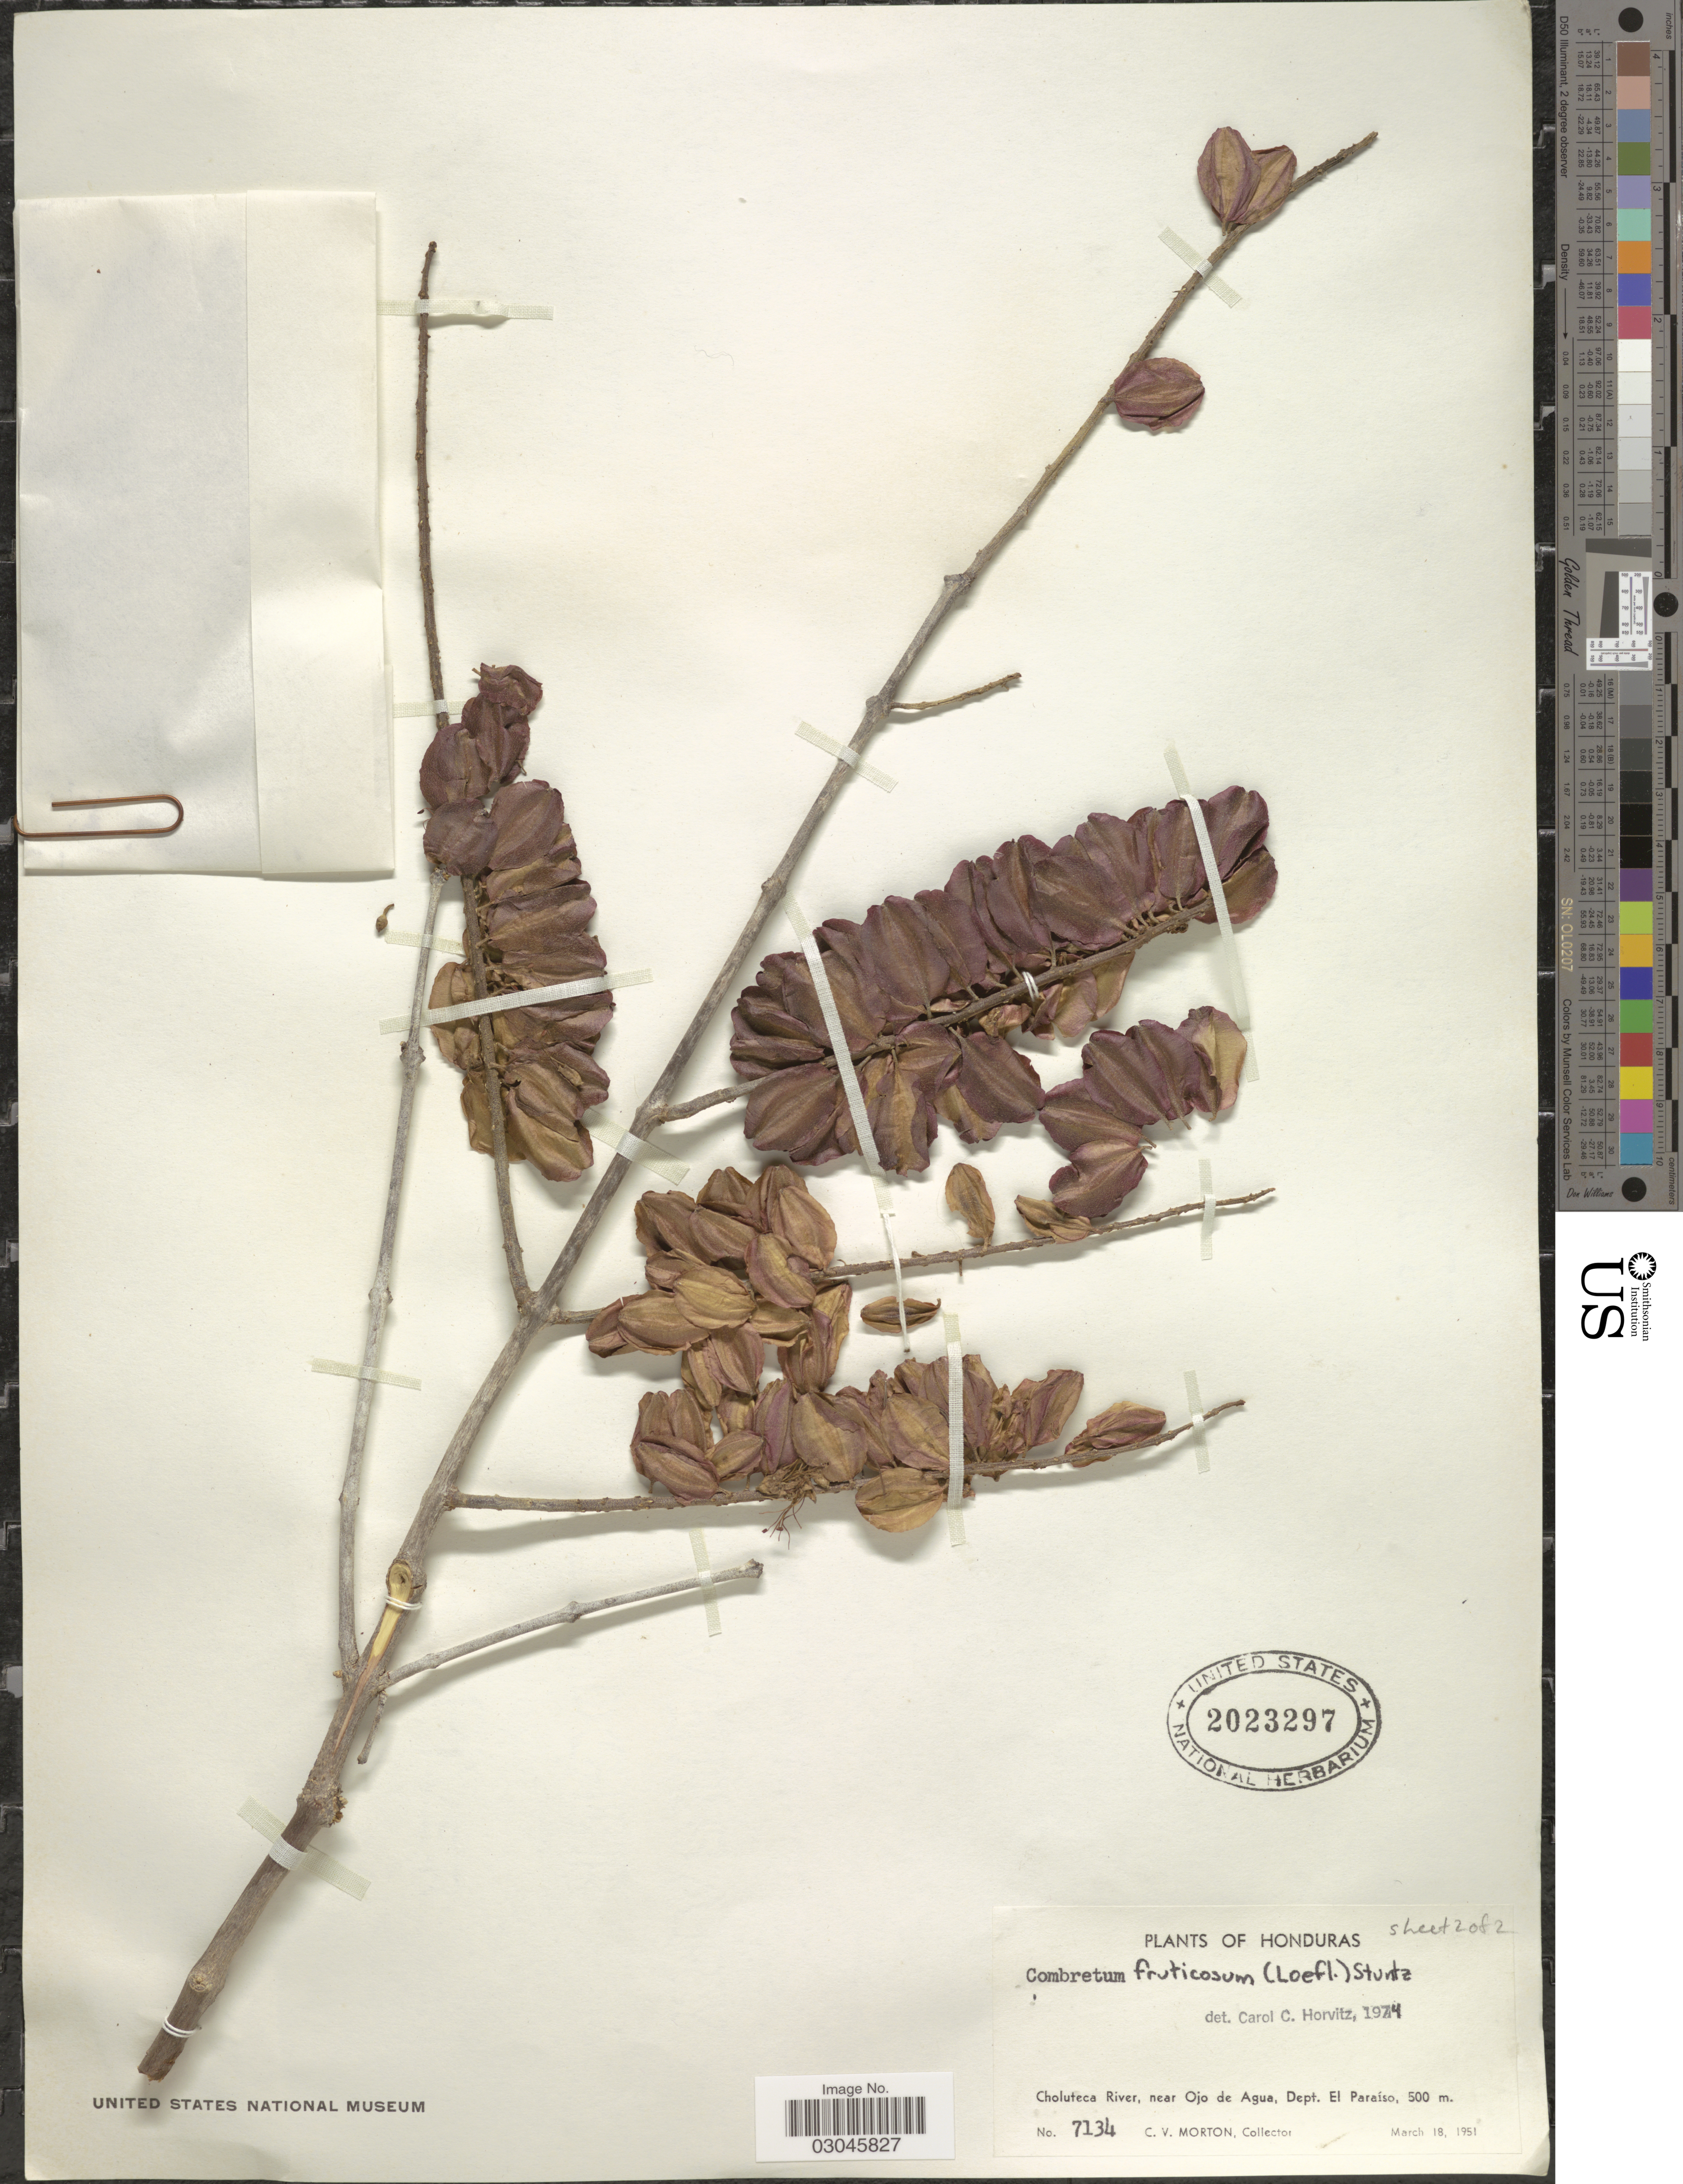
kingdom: Plantae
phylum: Tracheophyta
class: Magnoliopsida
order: Myrtales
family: Combretaceae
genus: Combretum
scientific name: Combretum fruticosum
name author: (Loefl.) Stuntz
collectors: C. V. Morton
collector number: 7134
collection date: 1951-03-18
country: Honduras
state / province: El Paraíso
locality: Choluteca River, near Ojo de Agua, Dept. El Paraíso.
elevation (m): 500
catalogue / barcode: US 2023297